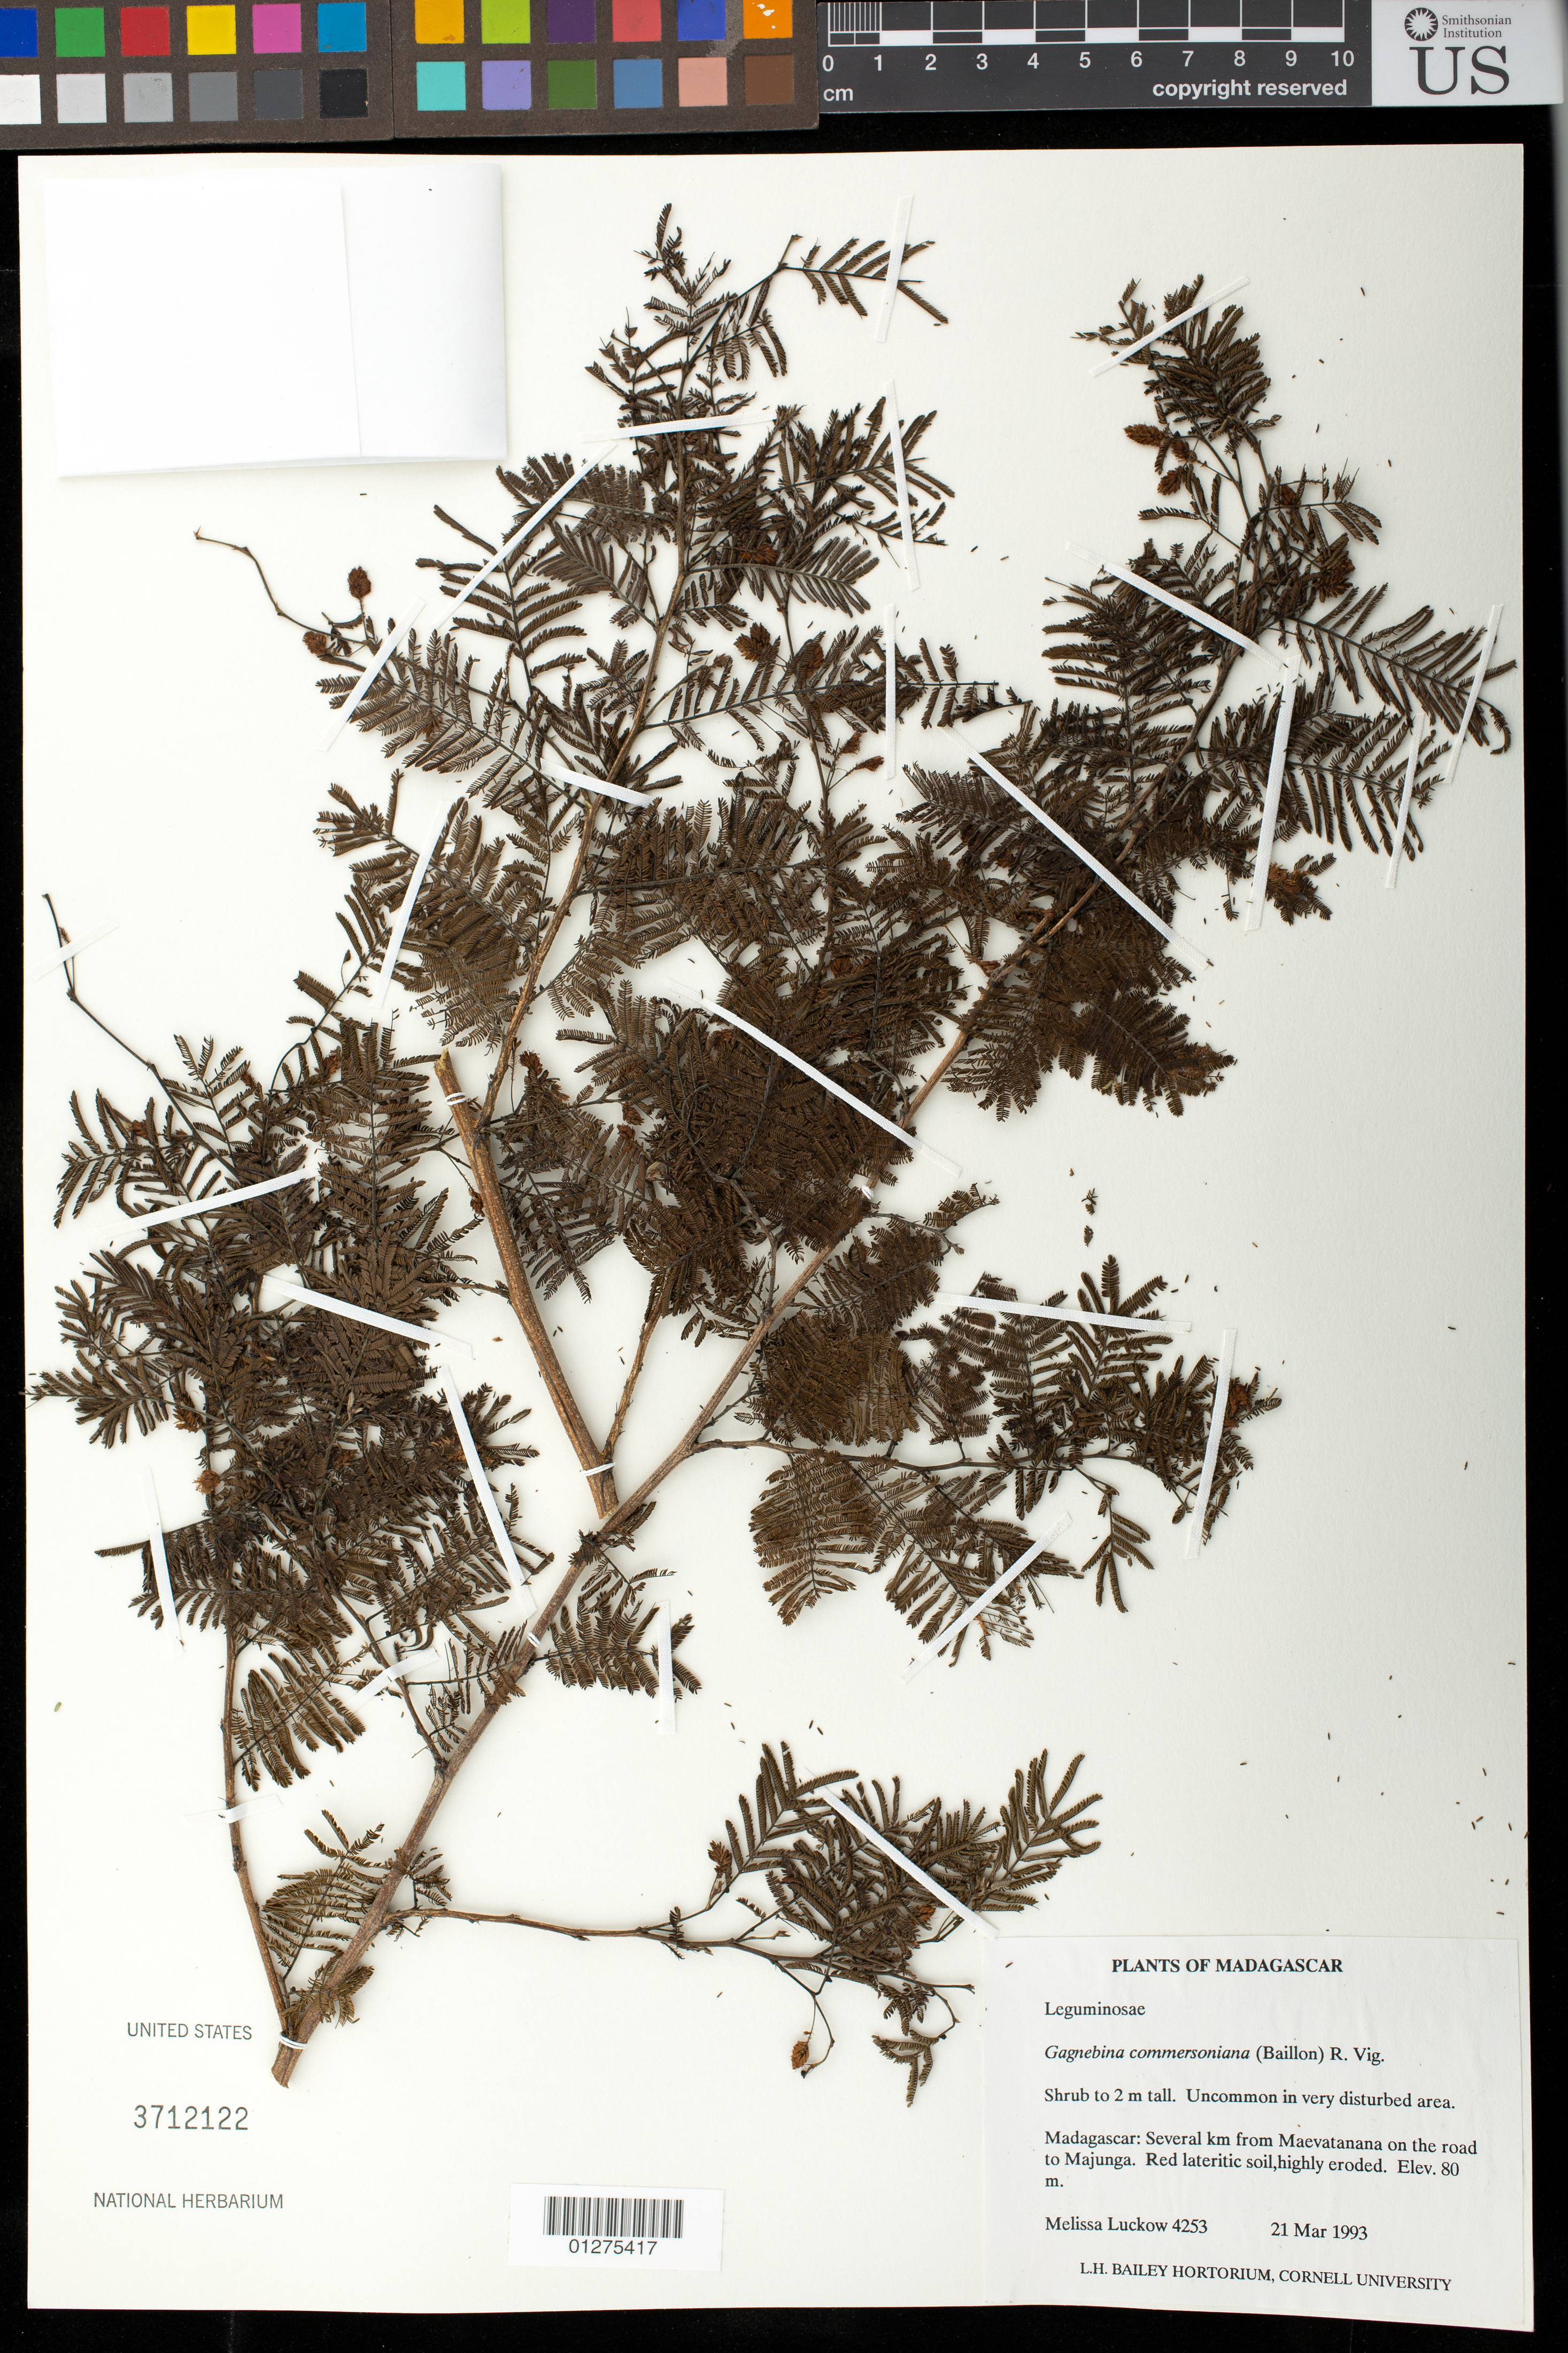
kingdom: Plantae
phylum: Tracheophyta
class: Magnoliopsida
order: Fabales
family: Fabaceae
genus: Gagnebina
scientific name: Gagnebina commersoniana (Baill.) R. Vig.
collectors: M. A. Luckow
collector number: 4253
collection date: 1993-03-21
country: Madagascar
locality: Several km from Maevatanana on the road to Majunga. Red lateritic soil, highly eroded. Elev. 80 m.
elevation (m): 80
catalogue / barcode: US 3712122